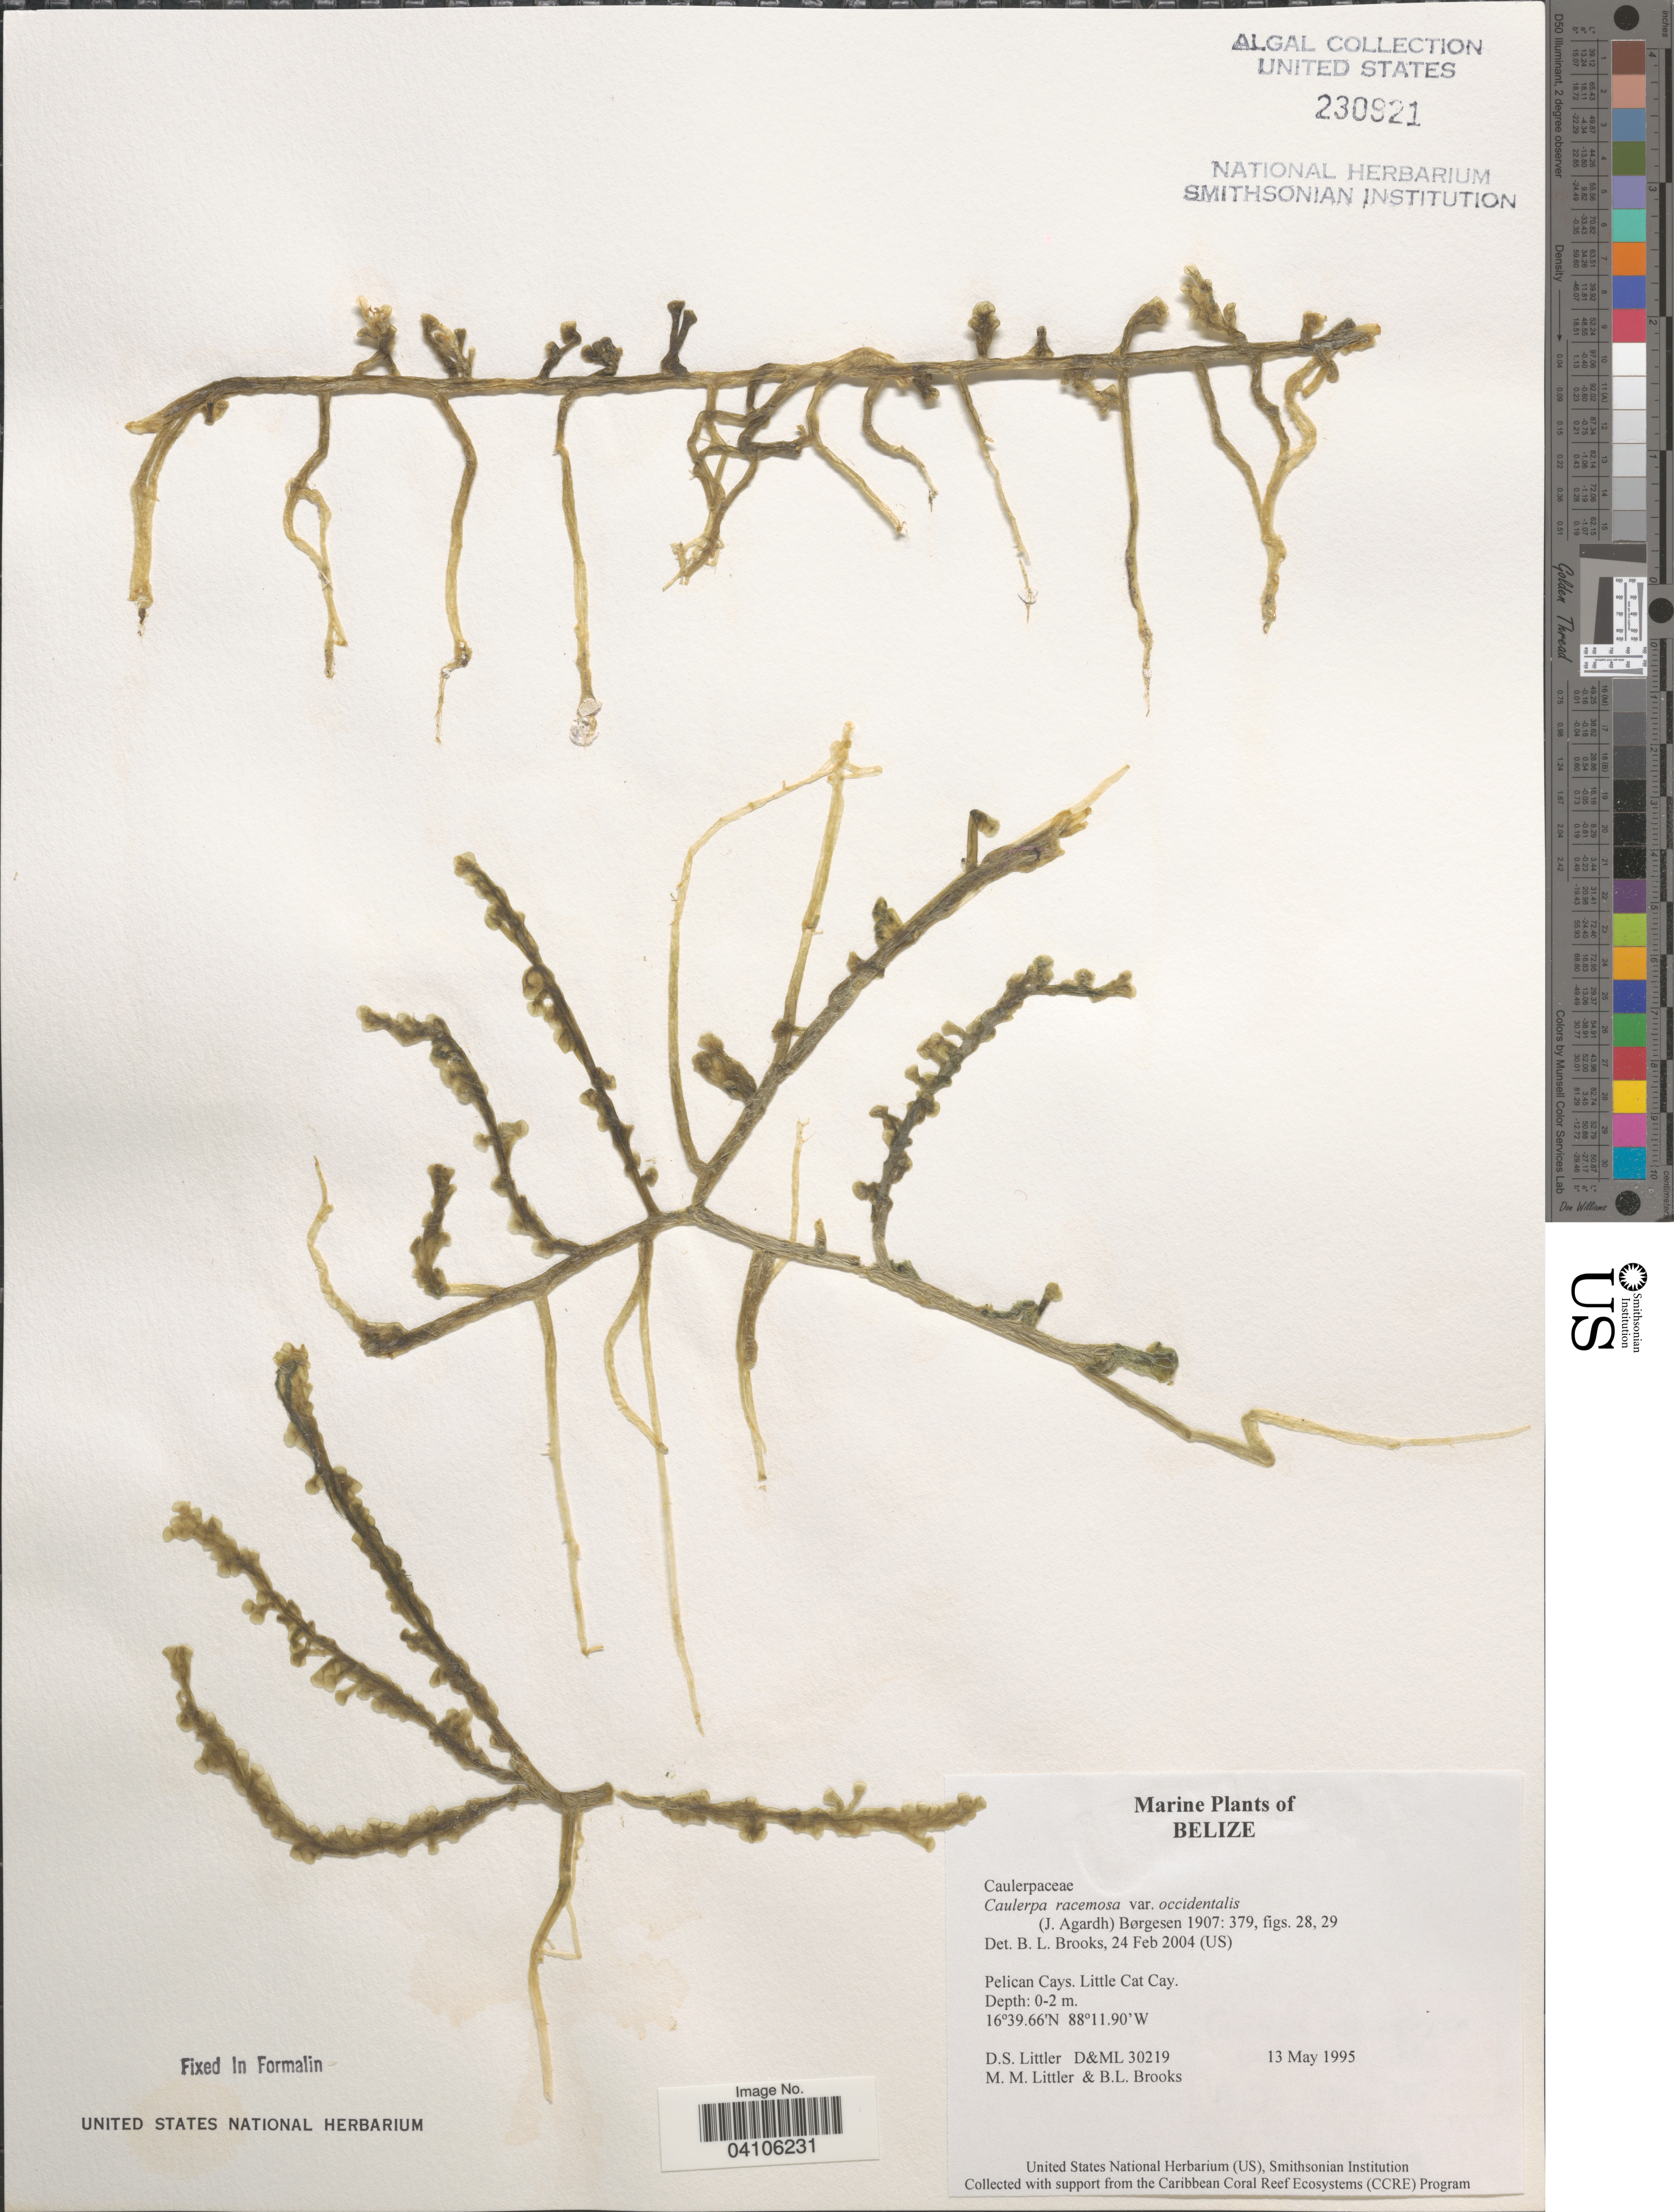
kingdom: Plantae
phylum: Chlorophyta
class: Ulvophyceae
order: Bryopsidales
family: Caulerpaceae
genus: Caulerpa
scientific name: Caulerpa racemosa var. occidentalis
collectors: D. S. Littler & B. Brooks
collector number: D&ML30219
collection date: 1995-05-13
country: Belize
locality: Pelican Cays. Little Cat Cay.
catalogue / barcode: US 230921